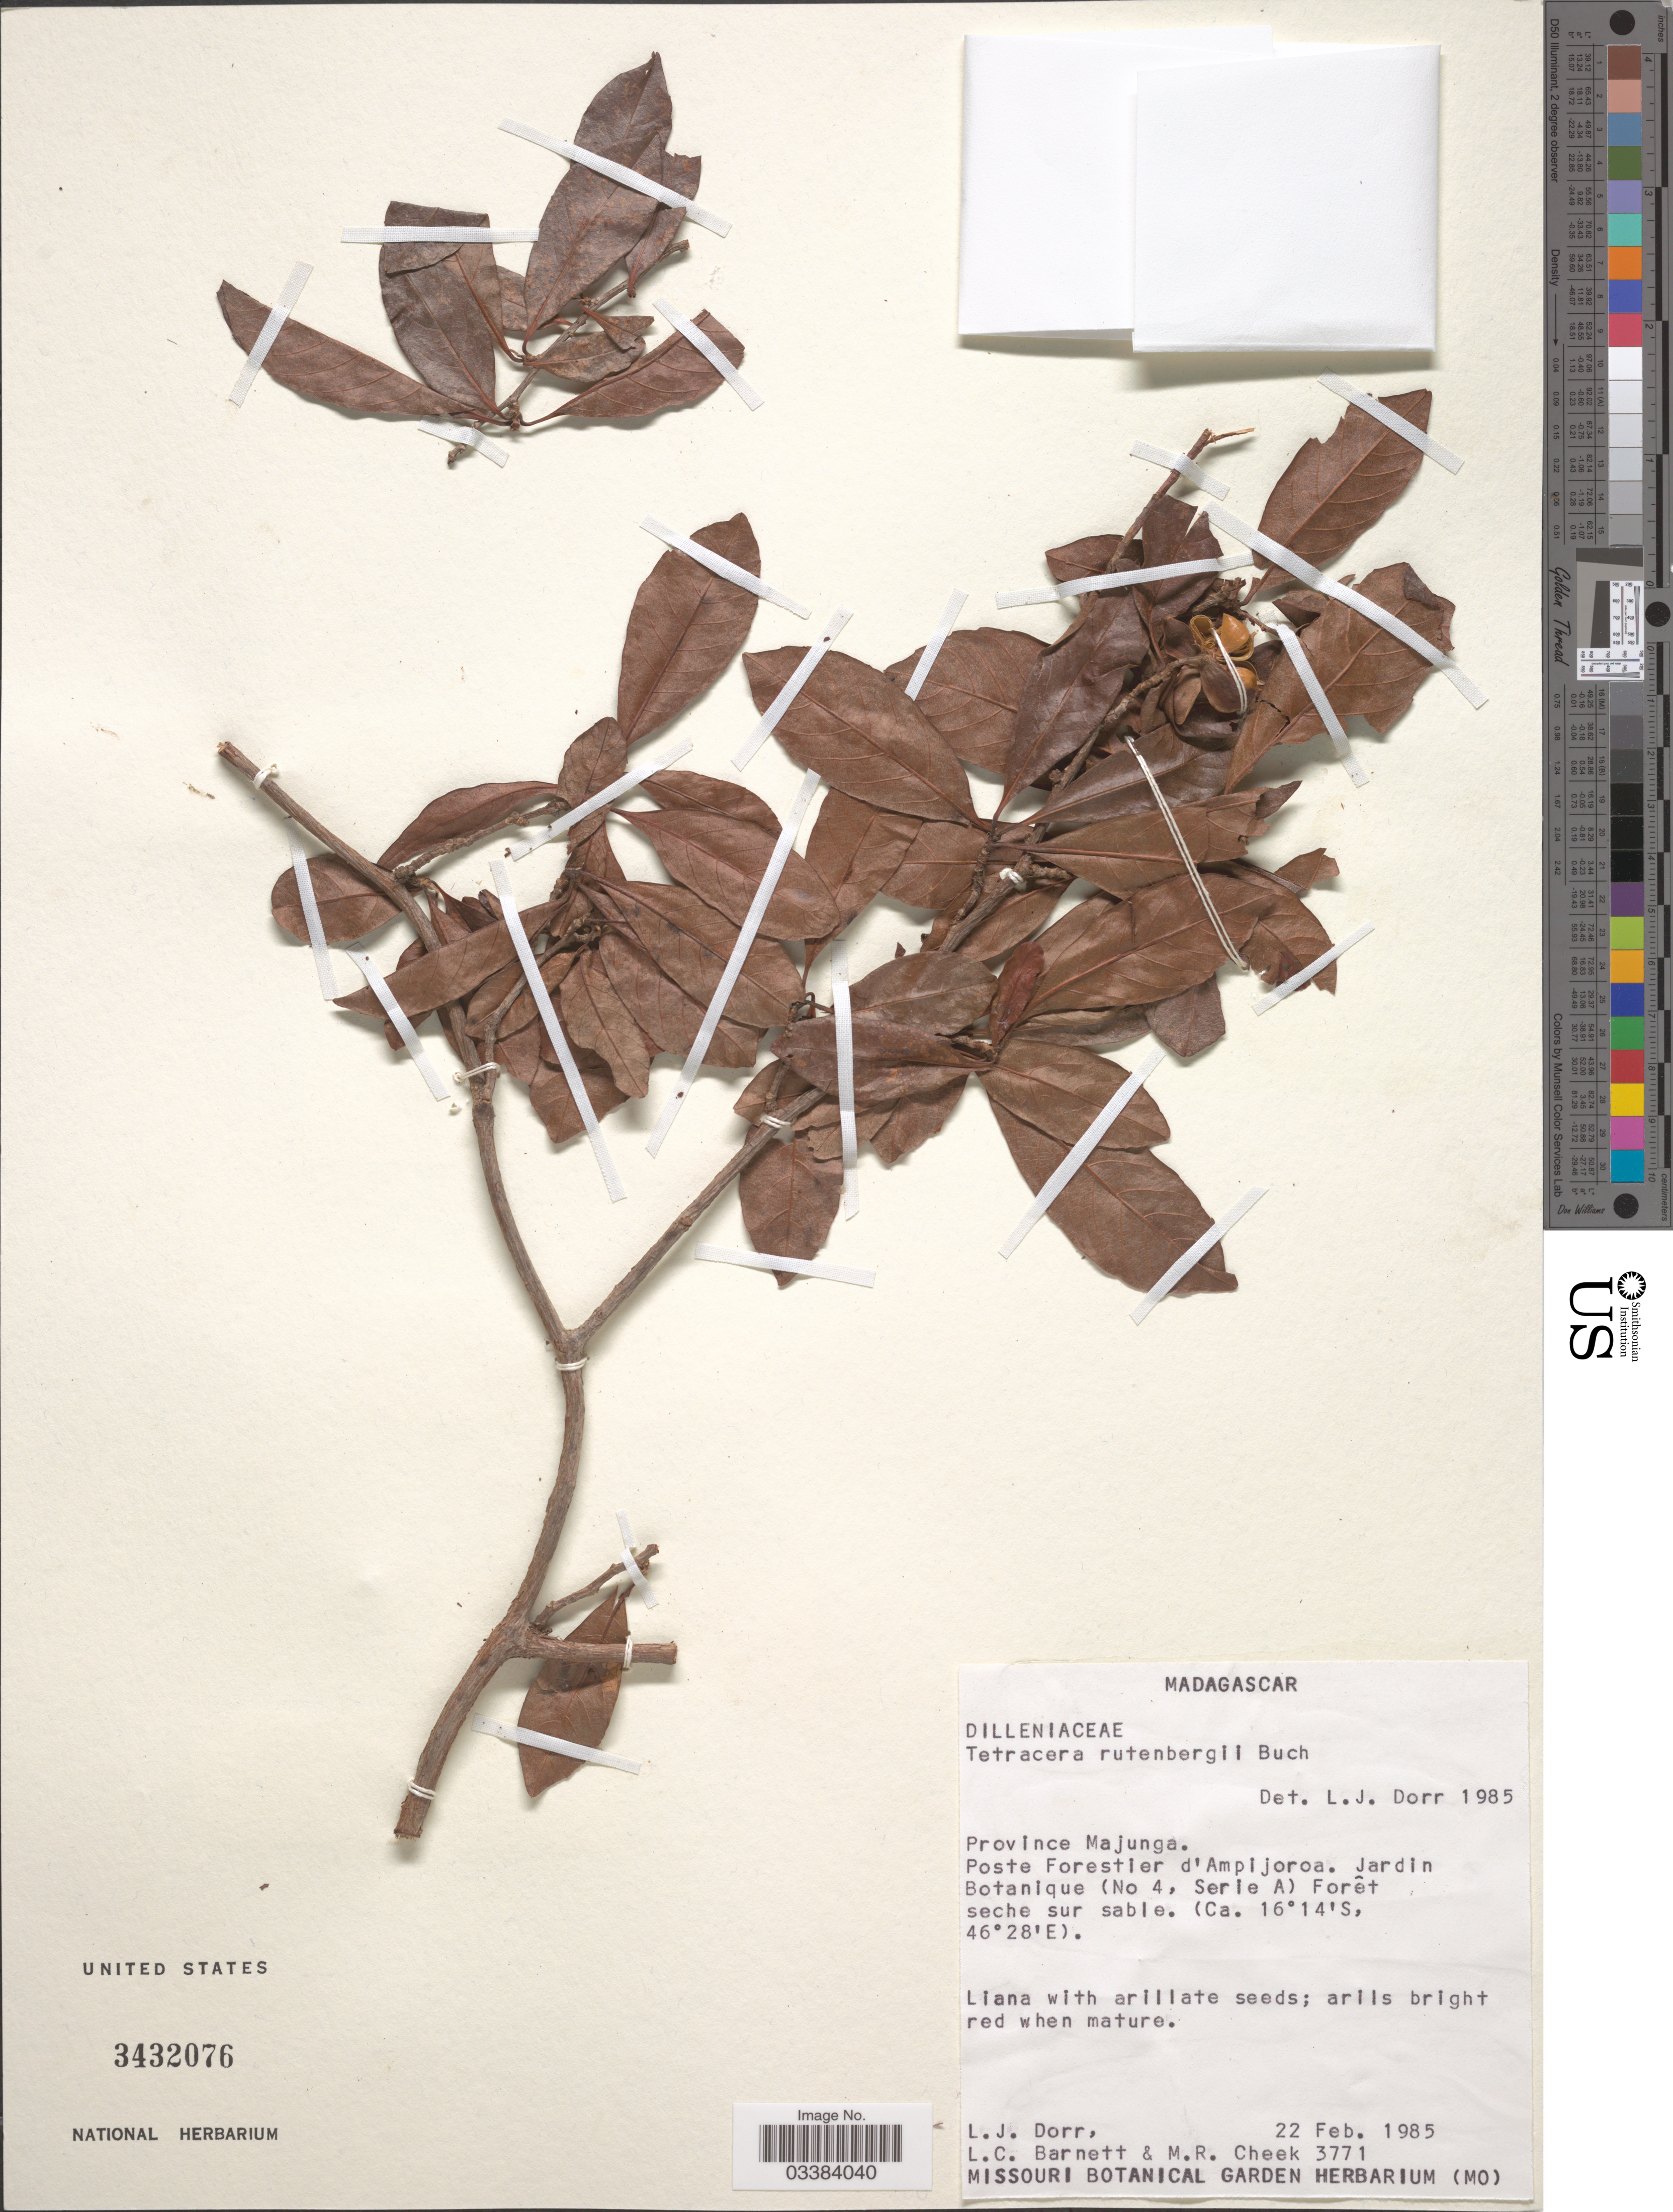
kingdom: Plantae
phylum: Tracheophyta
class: Magnoliopsida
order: Dilleniales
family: Dilleniaceae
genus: Tetracera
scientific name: Tetracera rutenbergii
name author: Buchenau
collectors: L. J. Dorr, L. C. Barnett & M. Cheek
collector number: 3771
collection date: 1985-02-22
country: Madagascar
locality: Province Majunga. Poste Forestier d'Ampijoroa. Jardin Botanique (No 4, Serie A).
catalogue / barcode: US 3432076